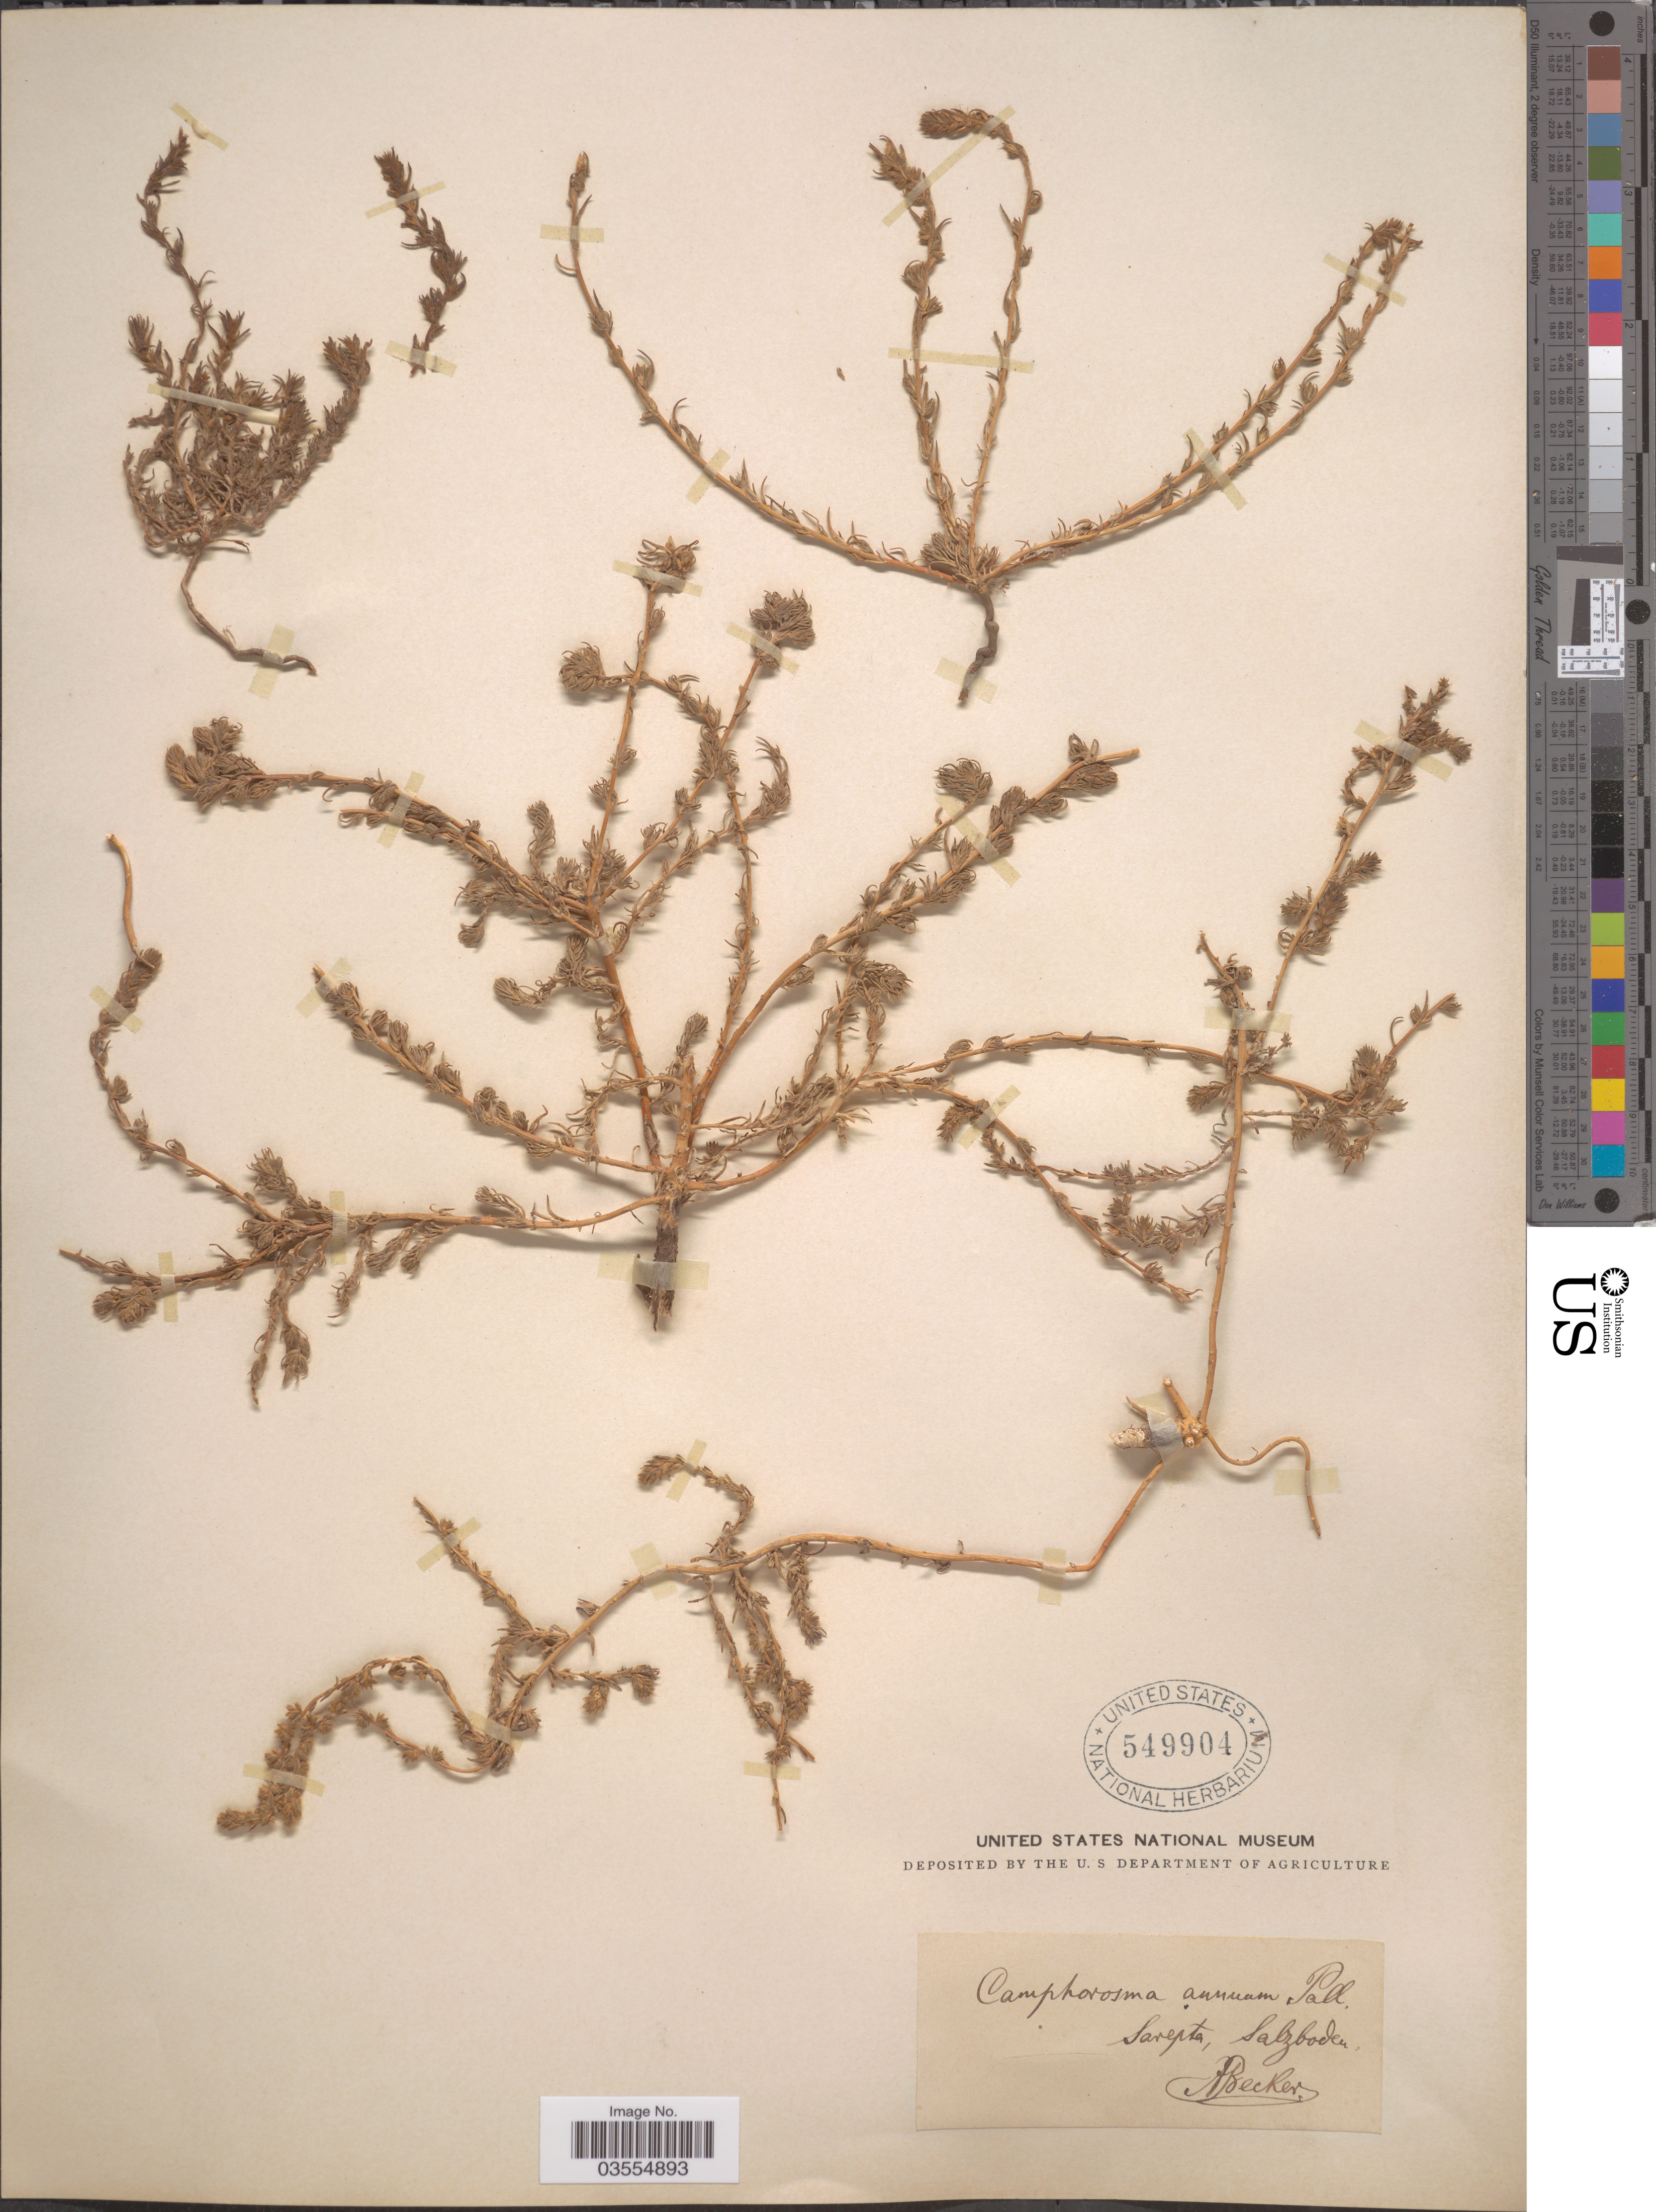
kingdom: Plantae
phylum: Tracheophyta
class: Magnoliopsida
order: Caryophyllales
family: Amaranthaceae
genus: Camphorosma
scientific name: Camphorosma annua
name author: Pall.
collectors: A. Becker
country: Russian Federation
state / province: Volgograd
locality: Sarepta, Salzboden.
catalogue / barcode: US 549904